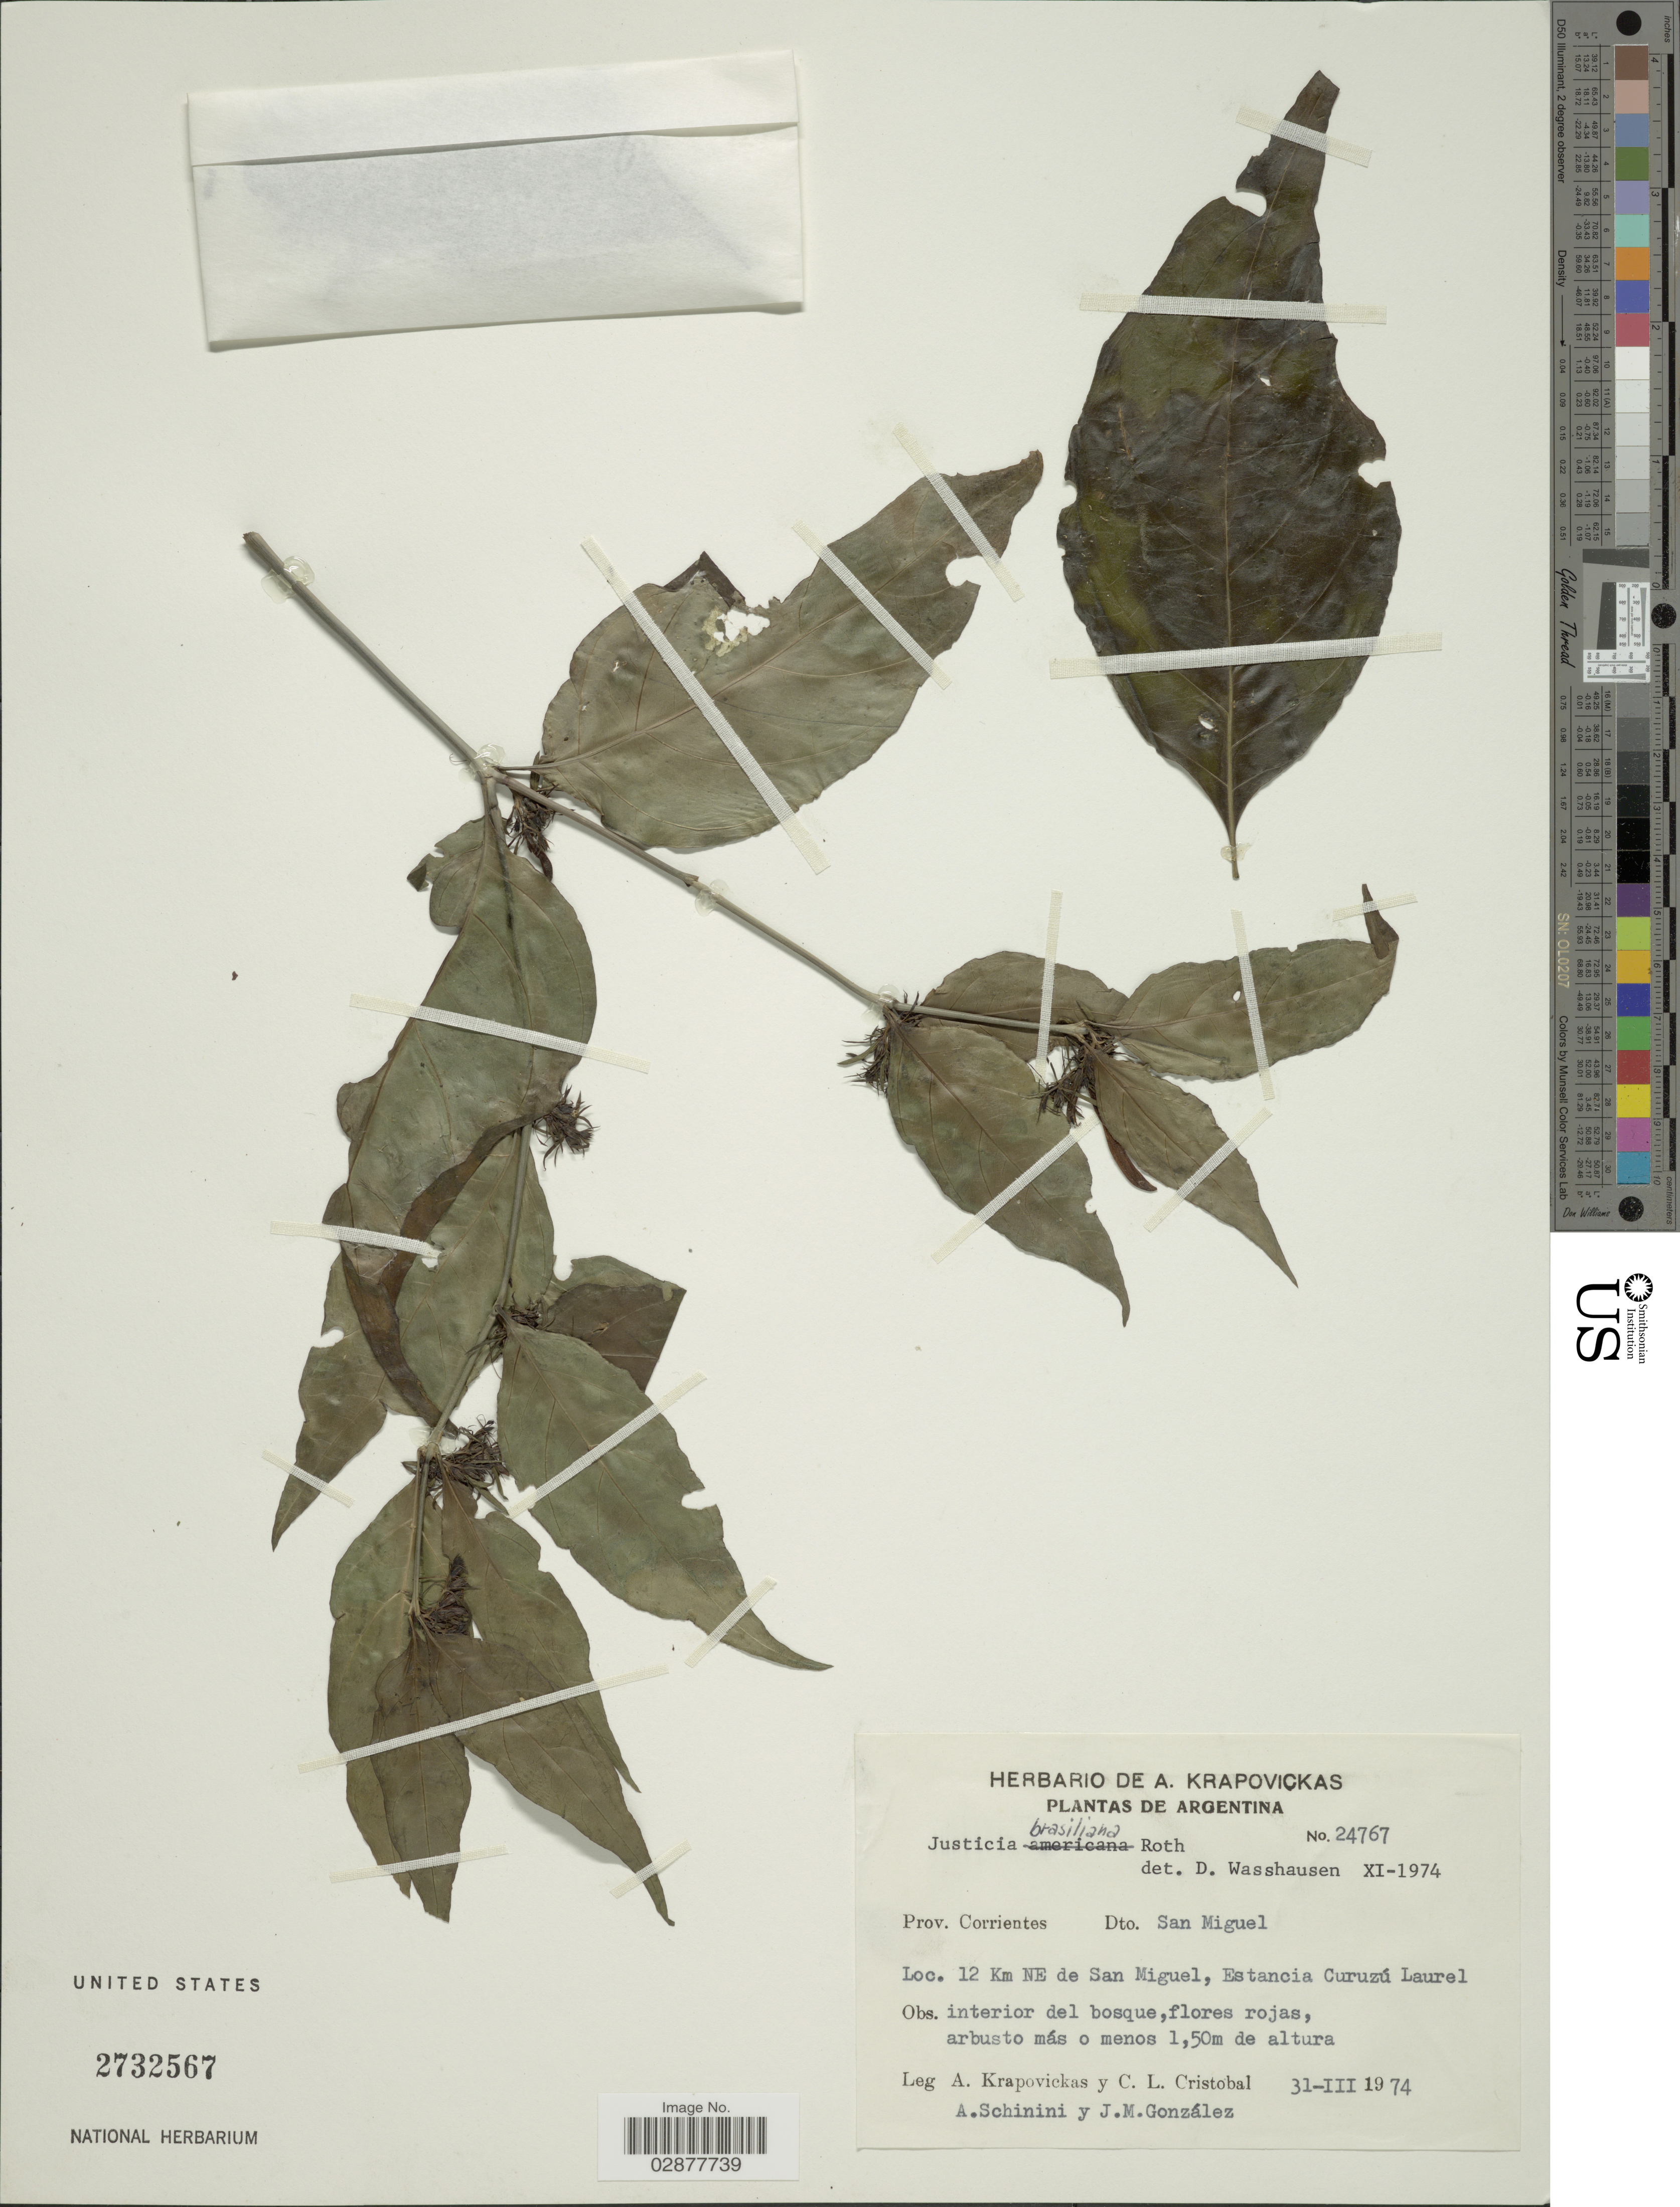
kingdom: Plantae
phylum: Tracheophyta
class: Magnoliopsida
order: Lamiales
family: Acanthaceae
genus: Justicia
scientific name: Justicia brasiliana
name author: Roth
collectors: A. Krapovickas, C. L. Cristóbal, A. Schinini & J. M. Gonzalez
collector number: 24767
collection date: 1974-03-31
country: Argentina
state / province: Corrientes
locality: Prov. Corrientes, Dto. San Miguel. 12 Km NE de San Miguel, Estancia Curuzú Laurel.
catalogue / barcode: US 2732567